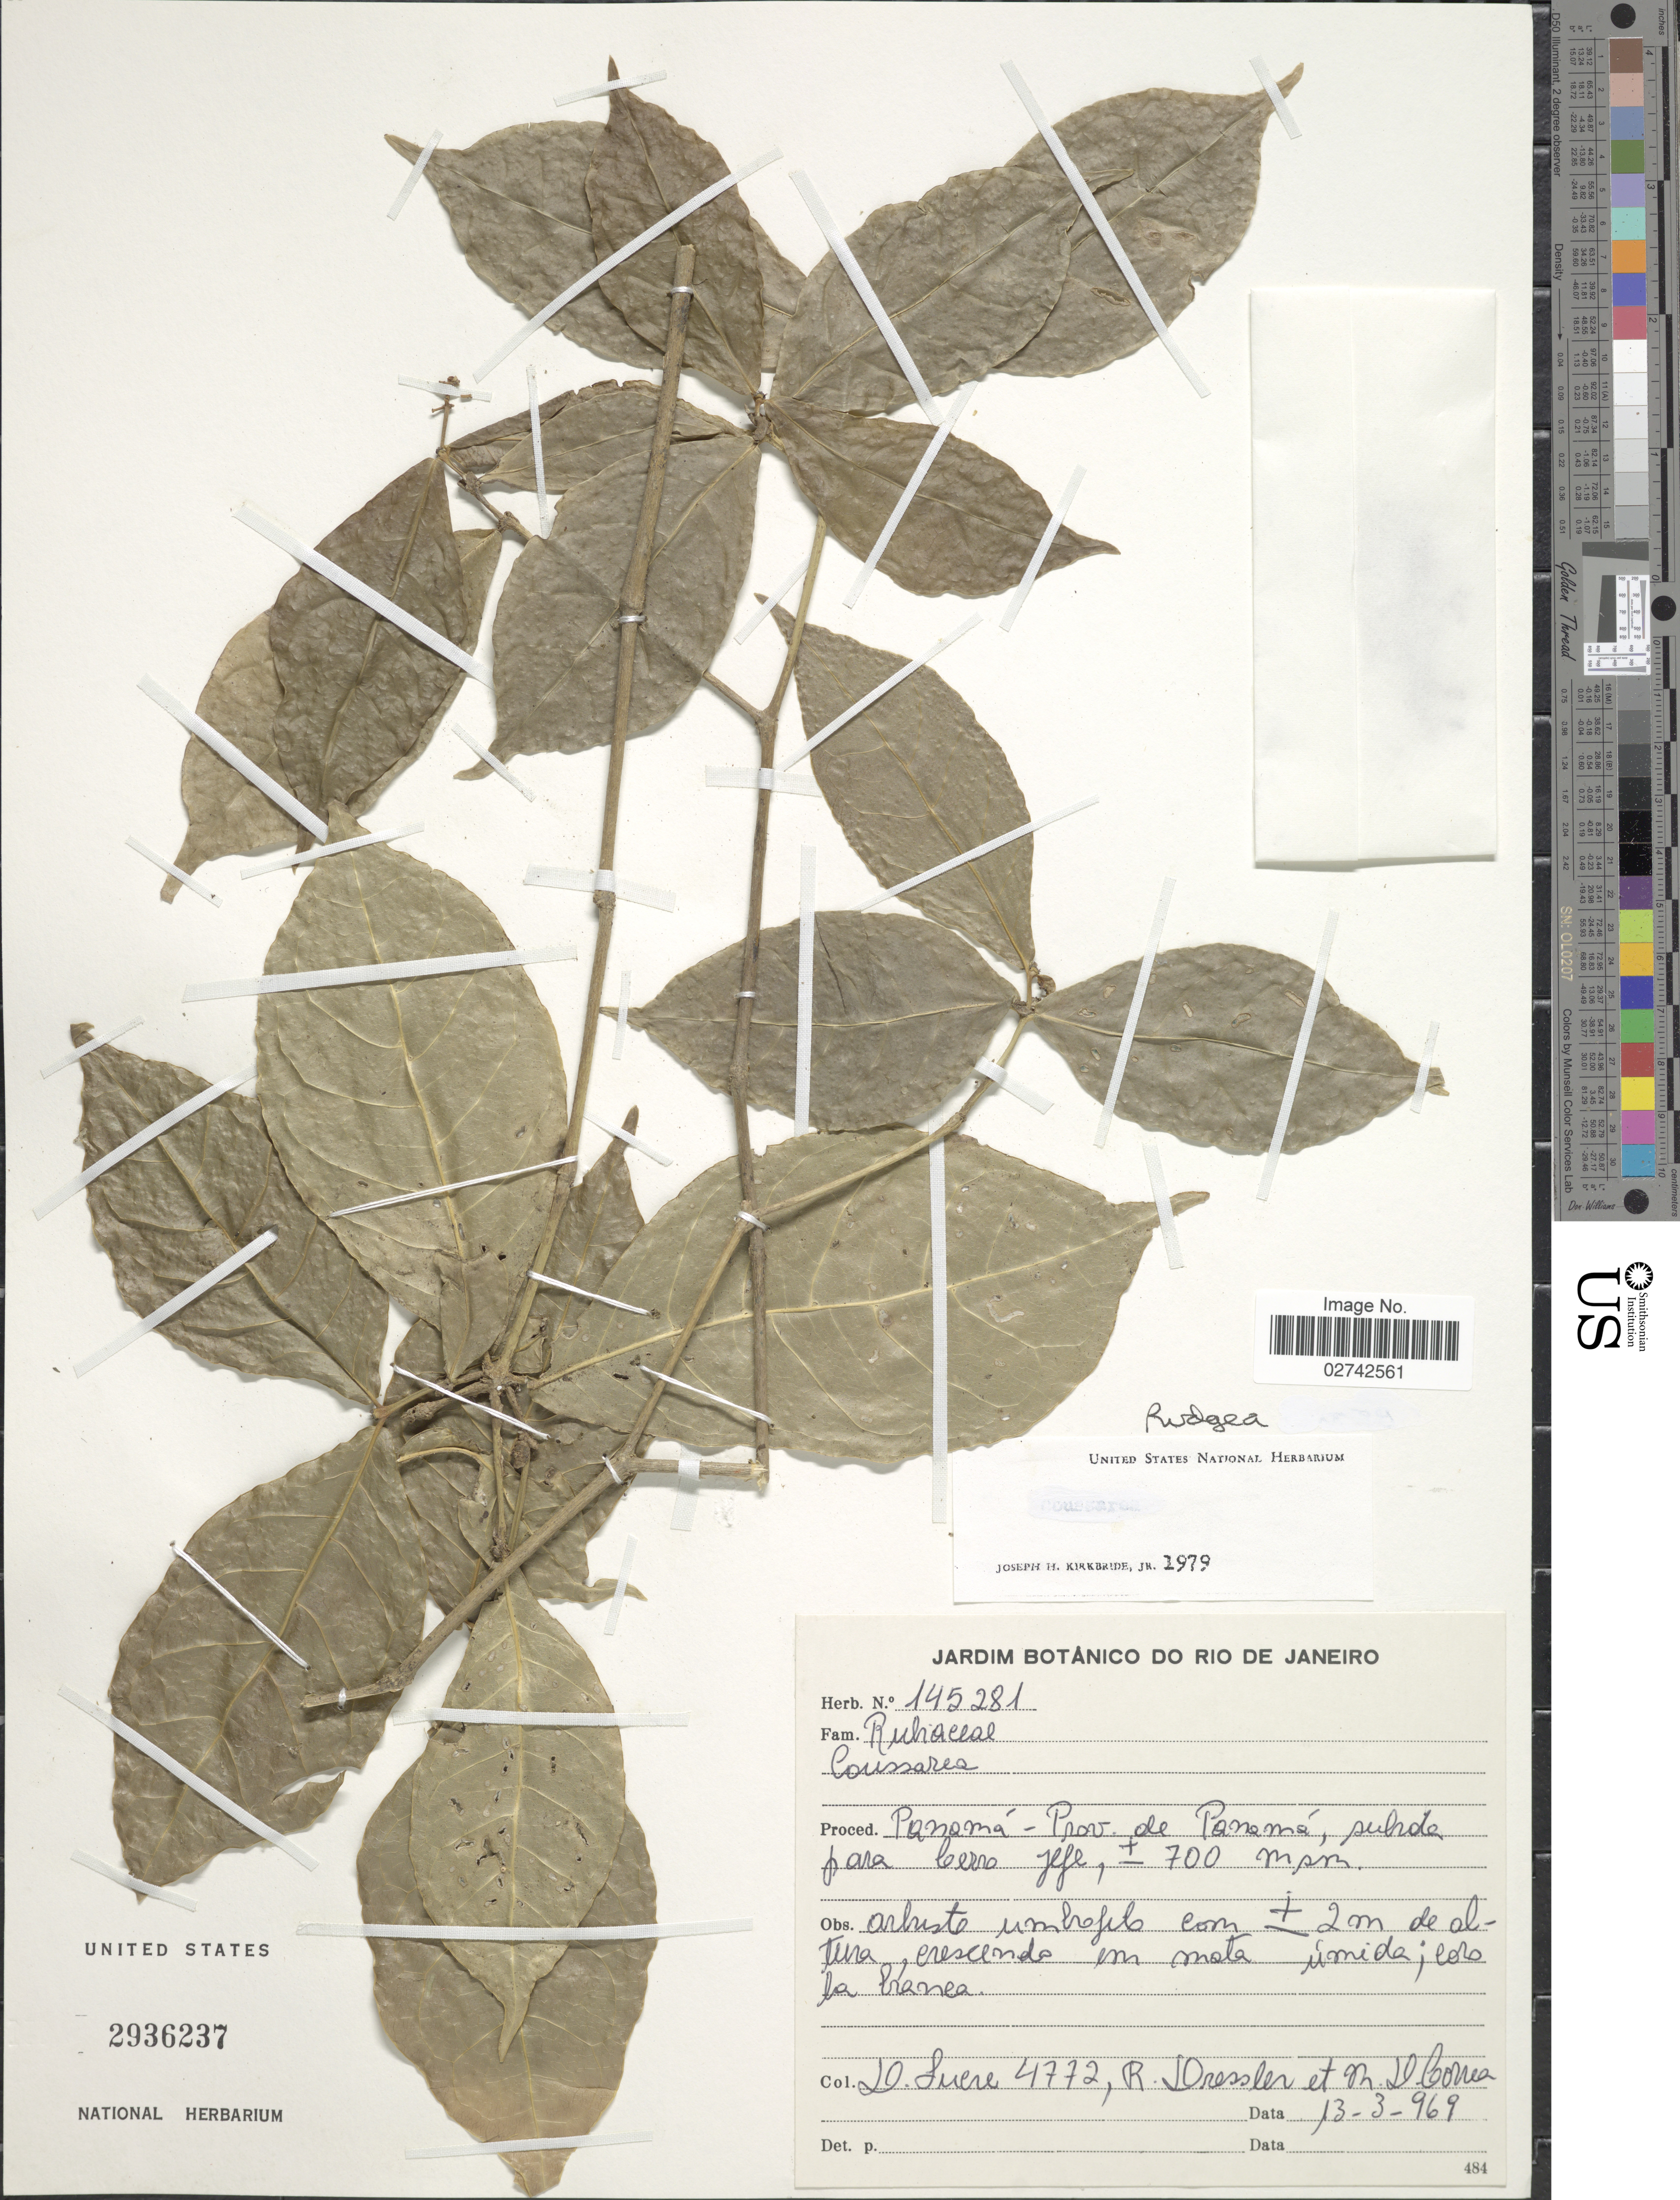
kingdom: Plantae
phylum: Tracheophyta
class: Magnoliopsida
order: Gentianales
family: Rubiaceae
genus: Rudgea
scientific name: Rudgea sp.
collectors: D. Sucre, R. Dressler & M. D. Corrêa-A.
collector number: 4772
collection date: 1969-03-13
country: Panama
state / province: Panamá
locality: Proced. Panamá, Prov. de Panamá, Cerro Jefe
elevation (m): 700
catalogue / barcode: US 2936237